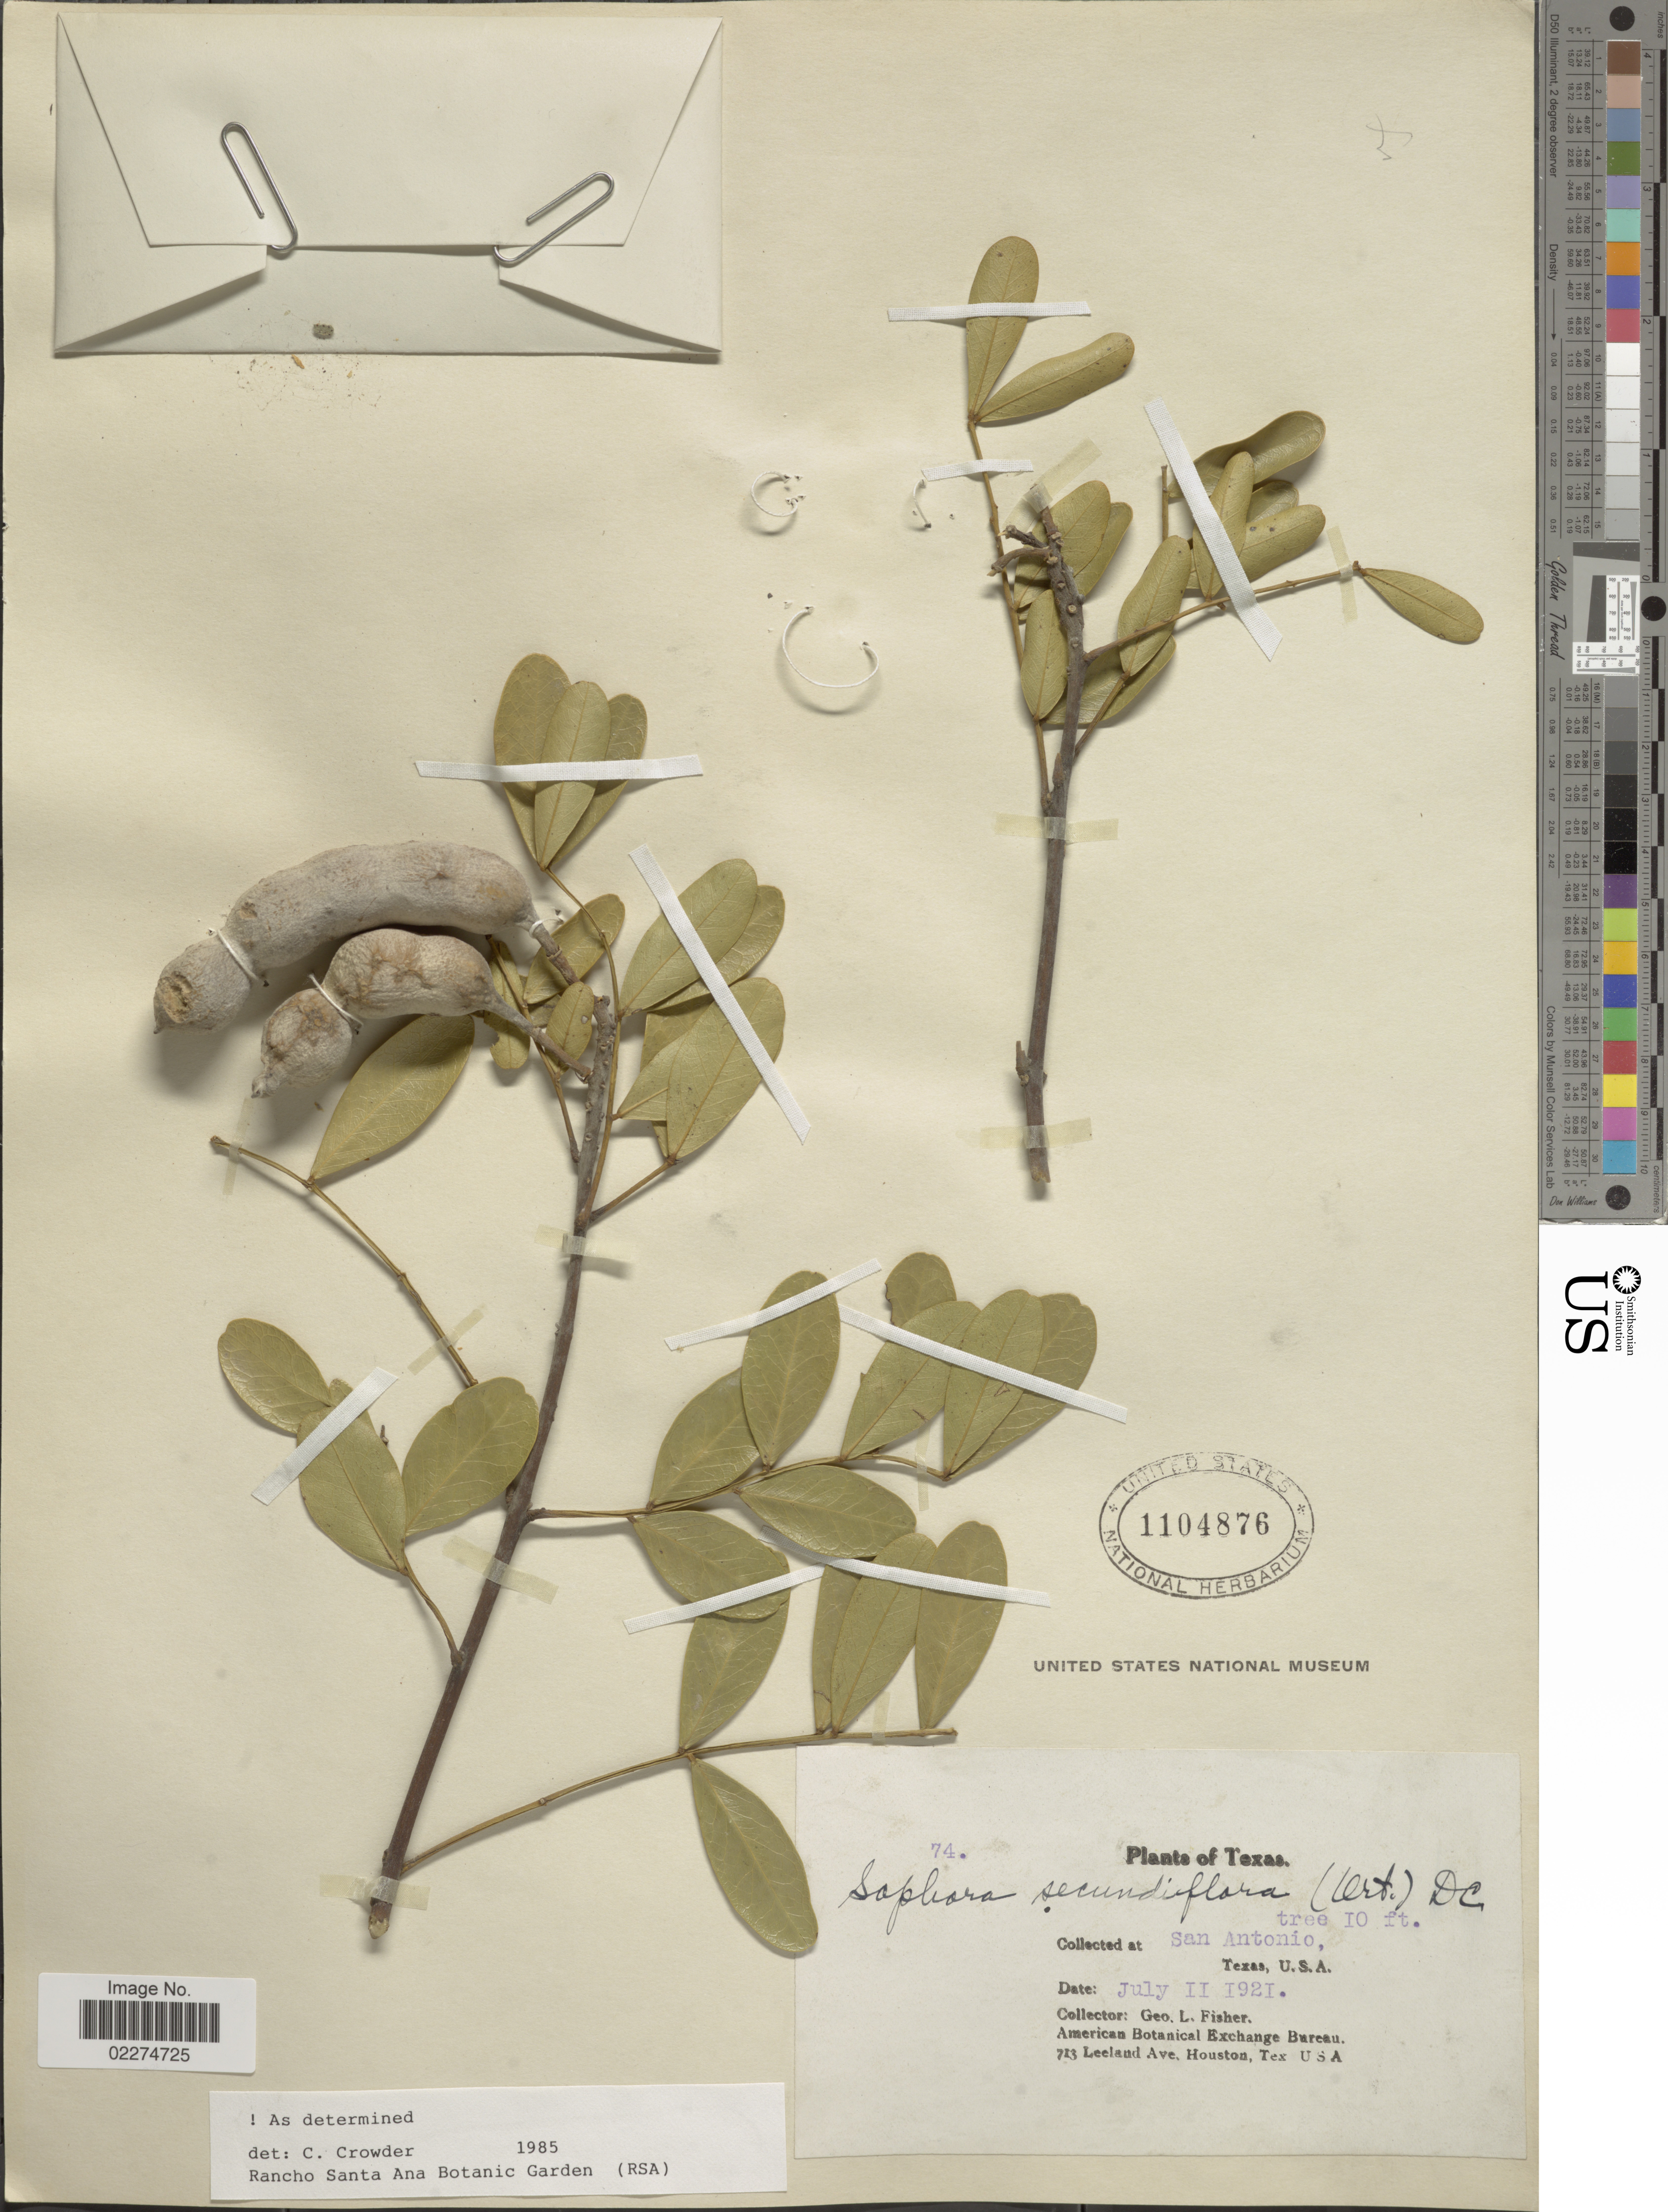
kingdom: Plantae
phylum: Tracheophyta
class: Magnoliopsida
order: Fabales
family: Fabaceae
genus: Dermatophyllum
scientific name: Dermatophyllum secundiflorum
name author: (Ortega) Gandhi & Reveal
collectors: G. L. Fisher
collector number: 74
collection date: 1921-07-11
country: United States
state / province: Texas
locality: San Antonio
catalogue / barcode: US 1104876